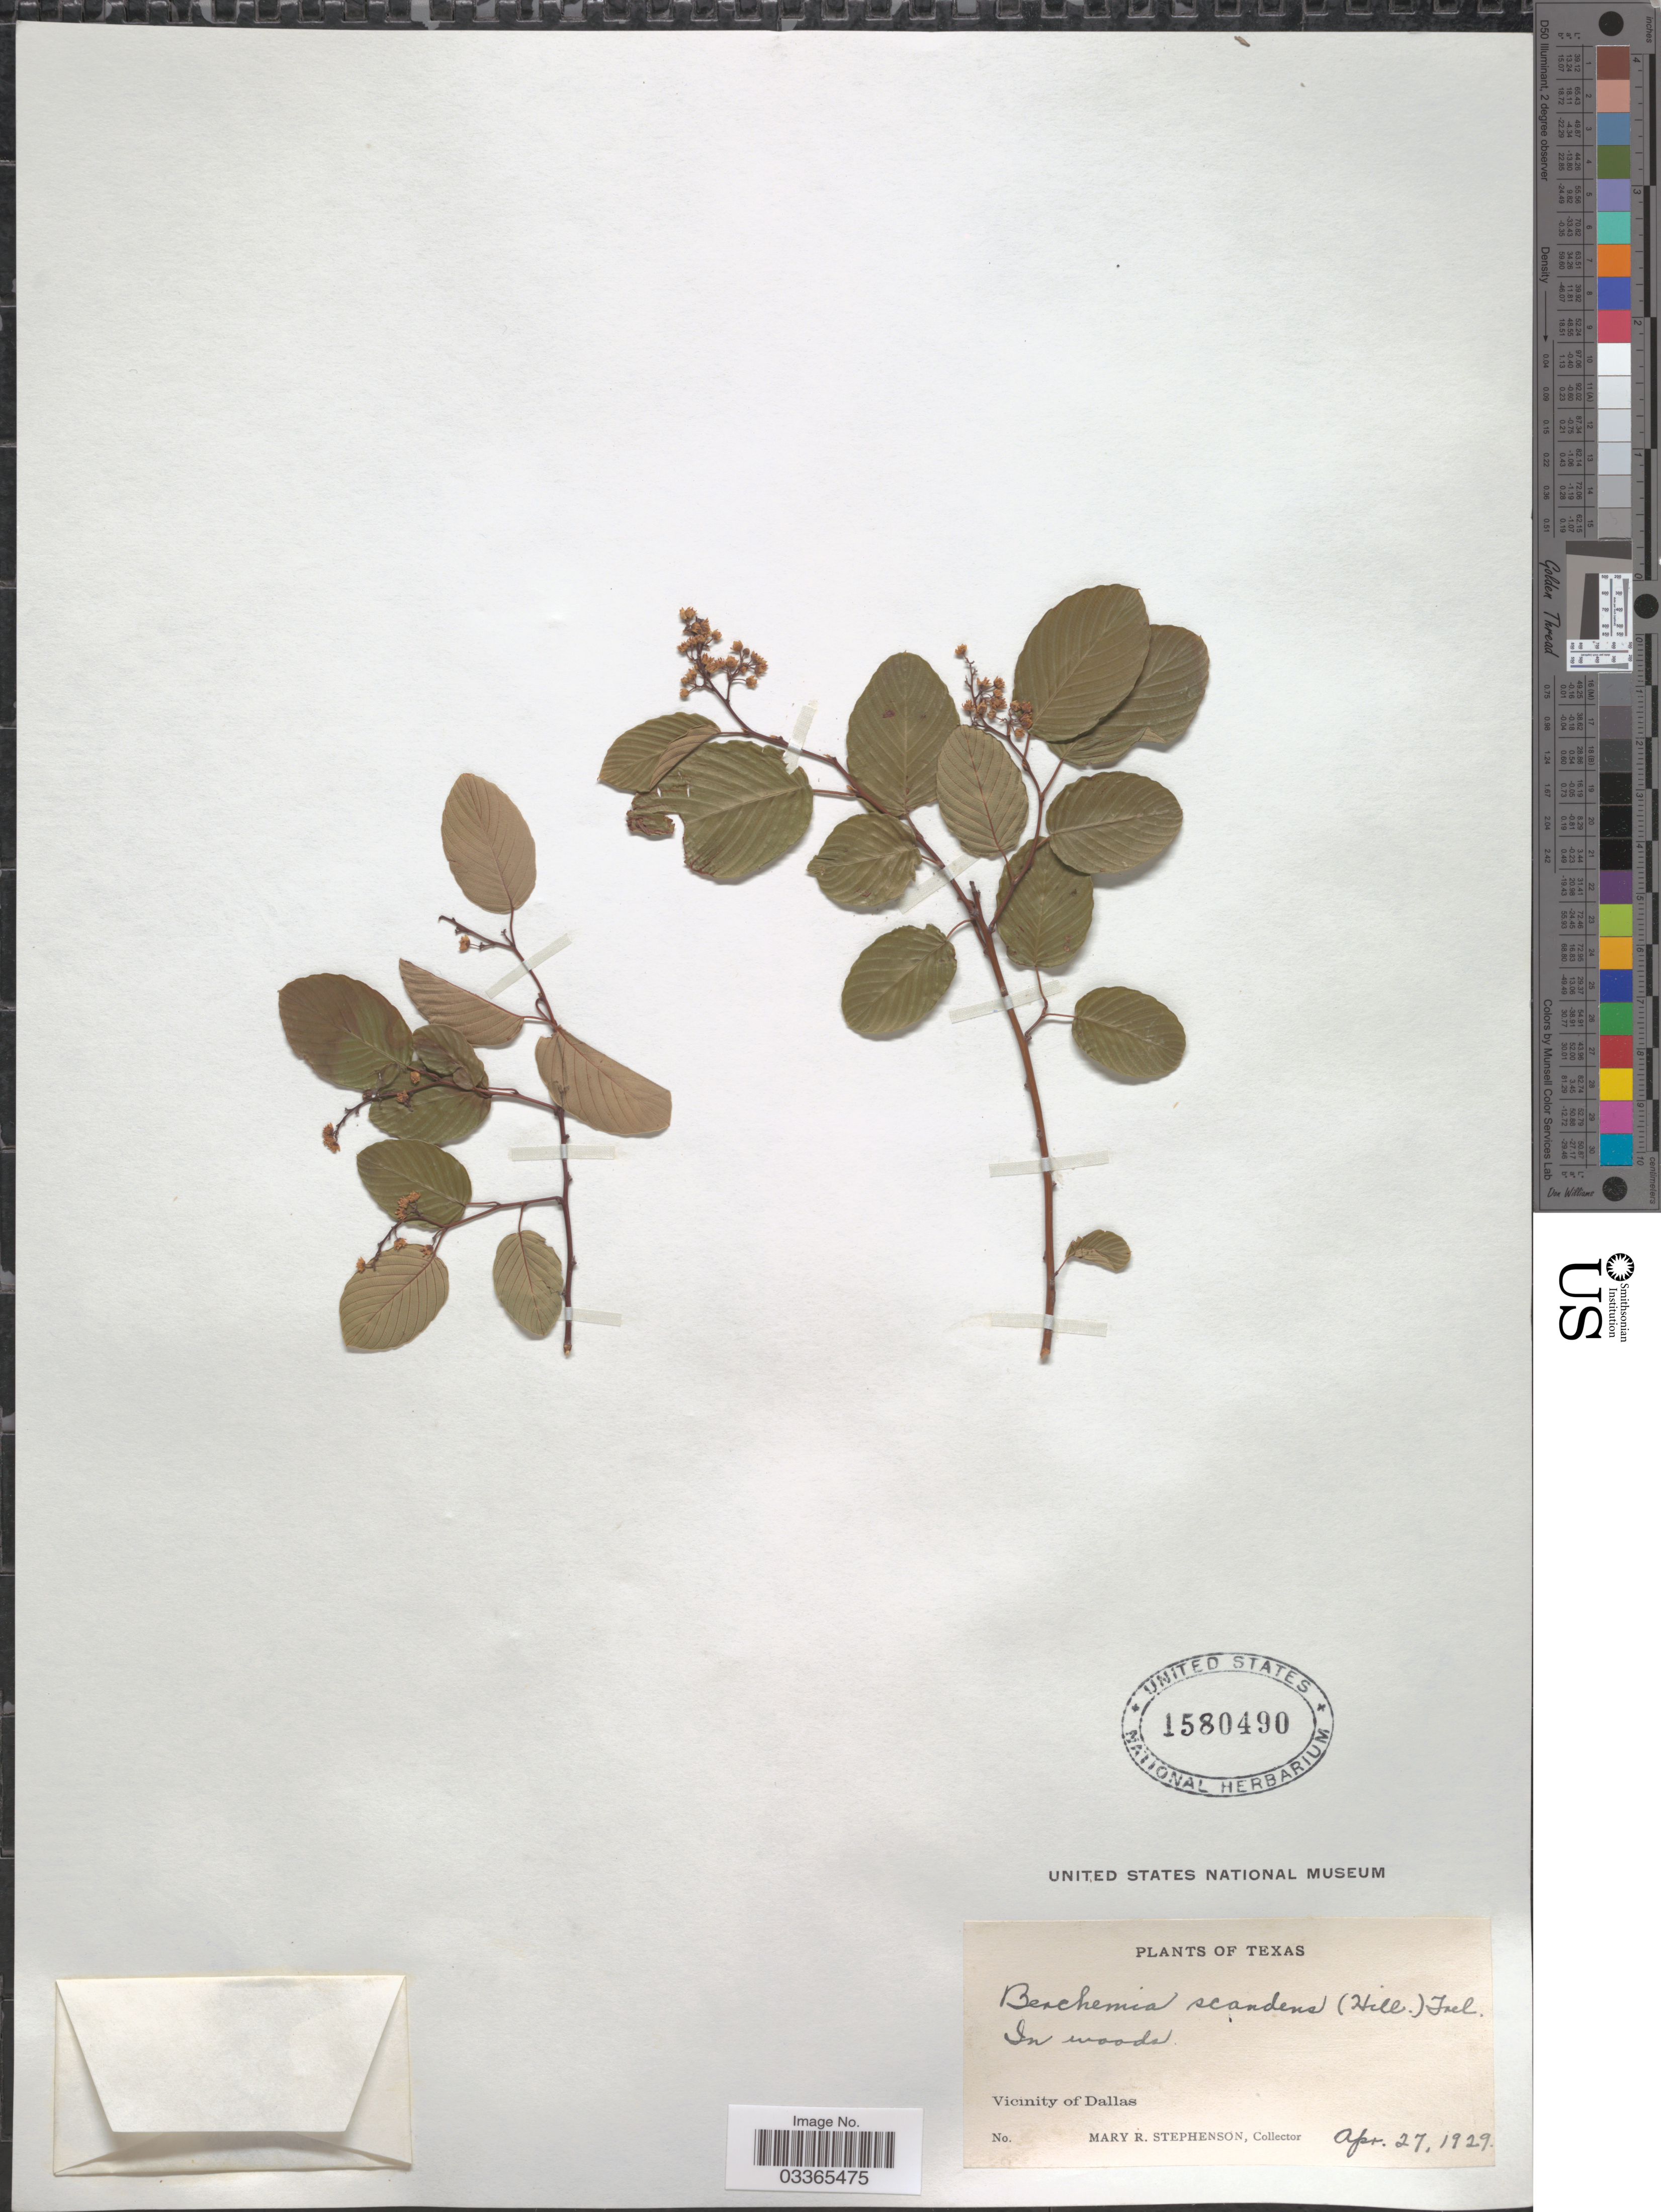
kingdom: Plantae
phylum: Tracheophyta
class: Magnoliopsida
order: Rosales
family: Rhamnaceae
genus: Berchemia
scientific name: Berchemia scandens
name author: (Hill) K. Koch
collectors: M. Stephenson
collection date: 1929-04-27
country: United States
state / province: Texas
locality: Vicinity of Dallas.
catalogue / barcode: US 1580490